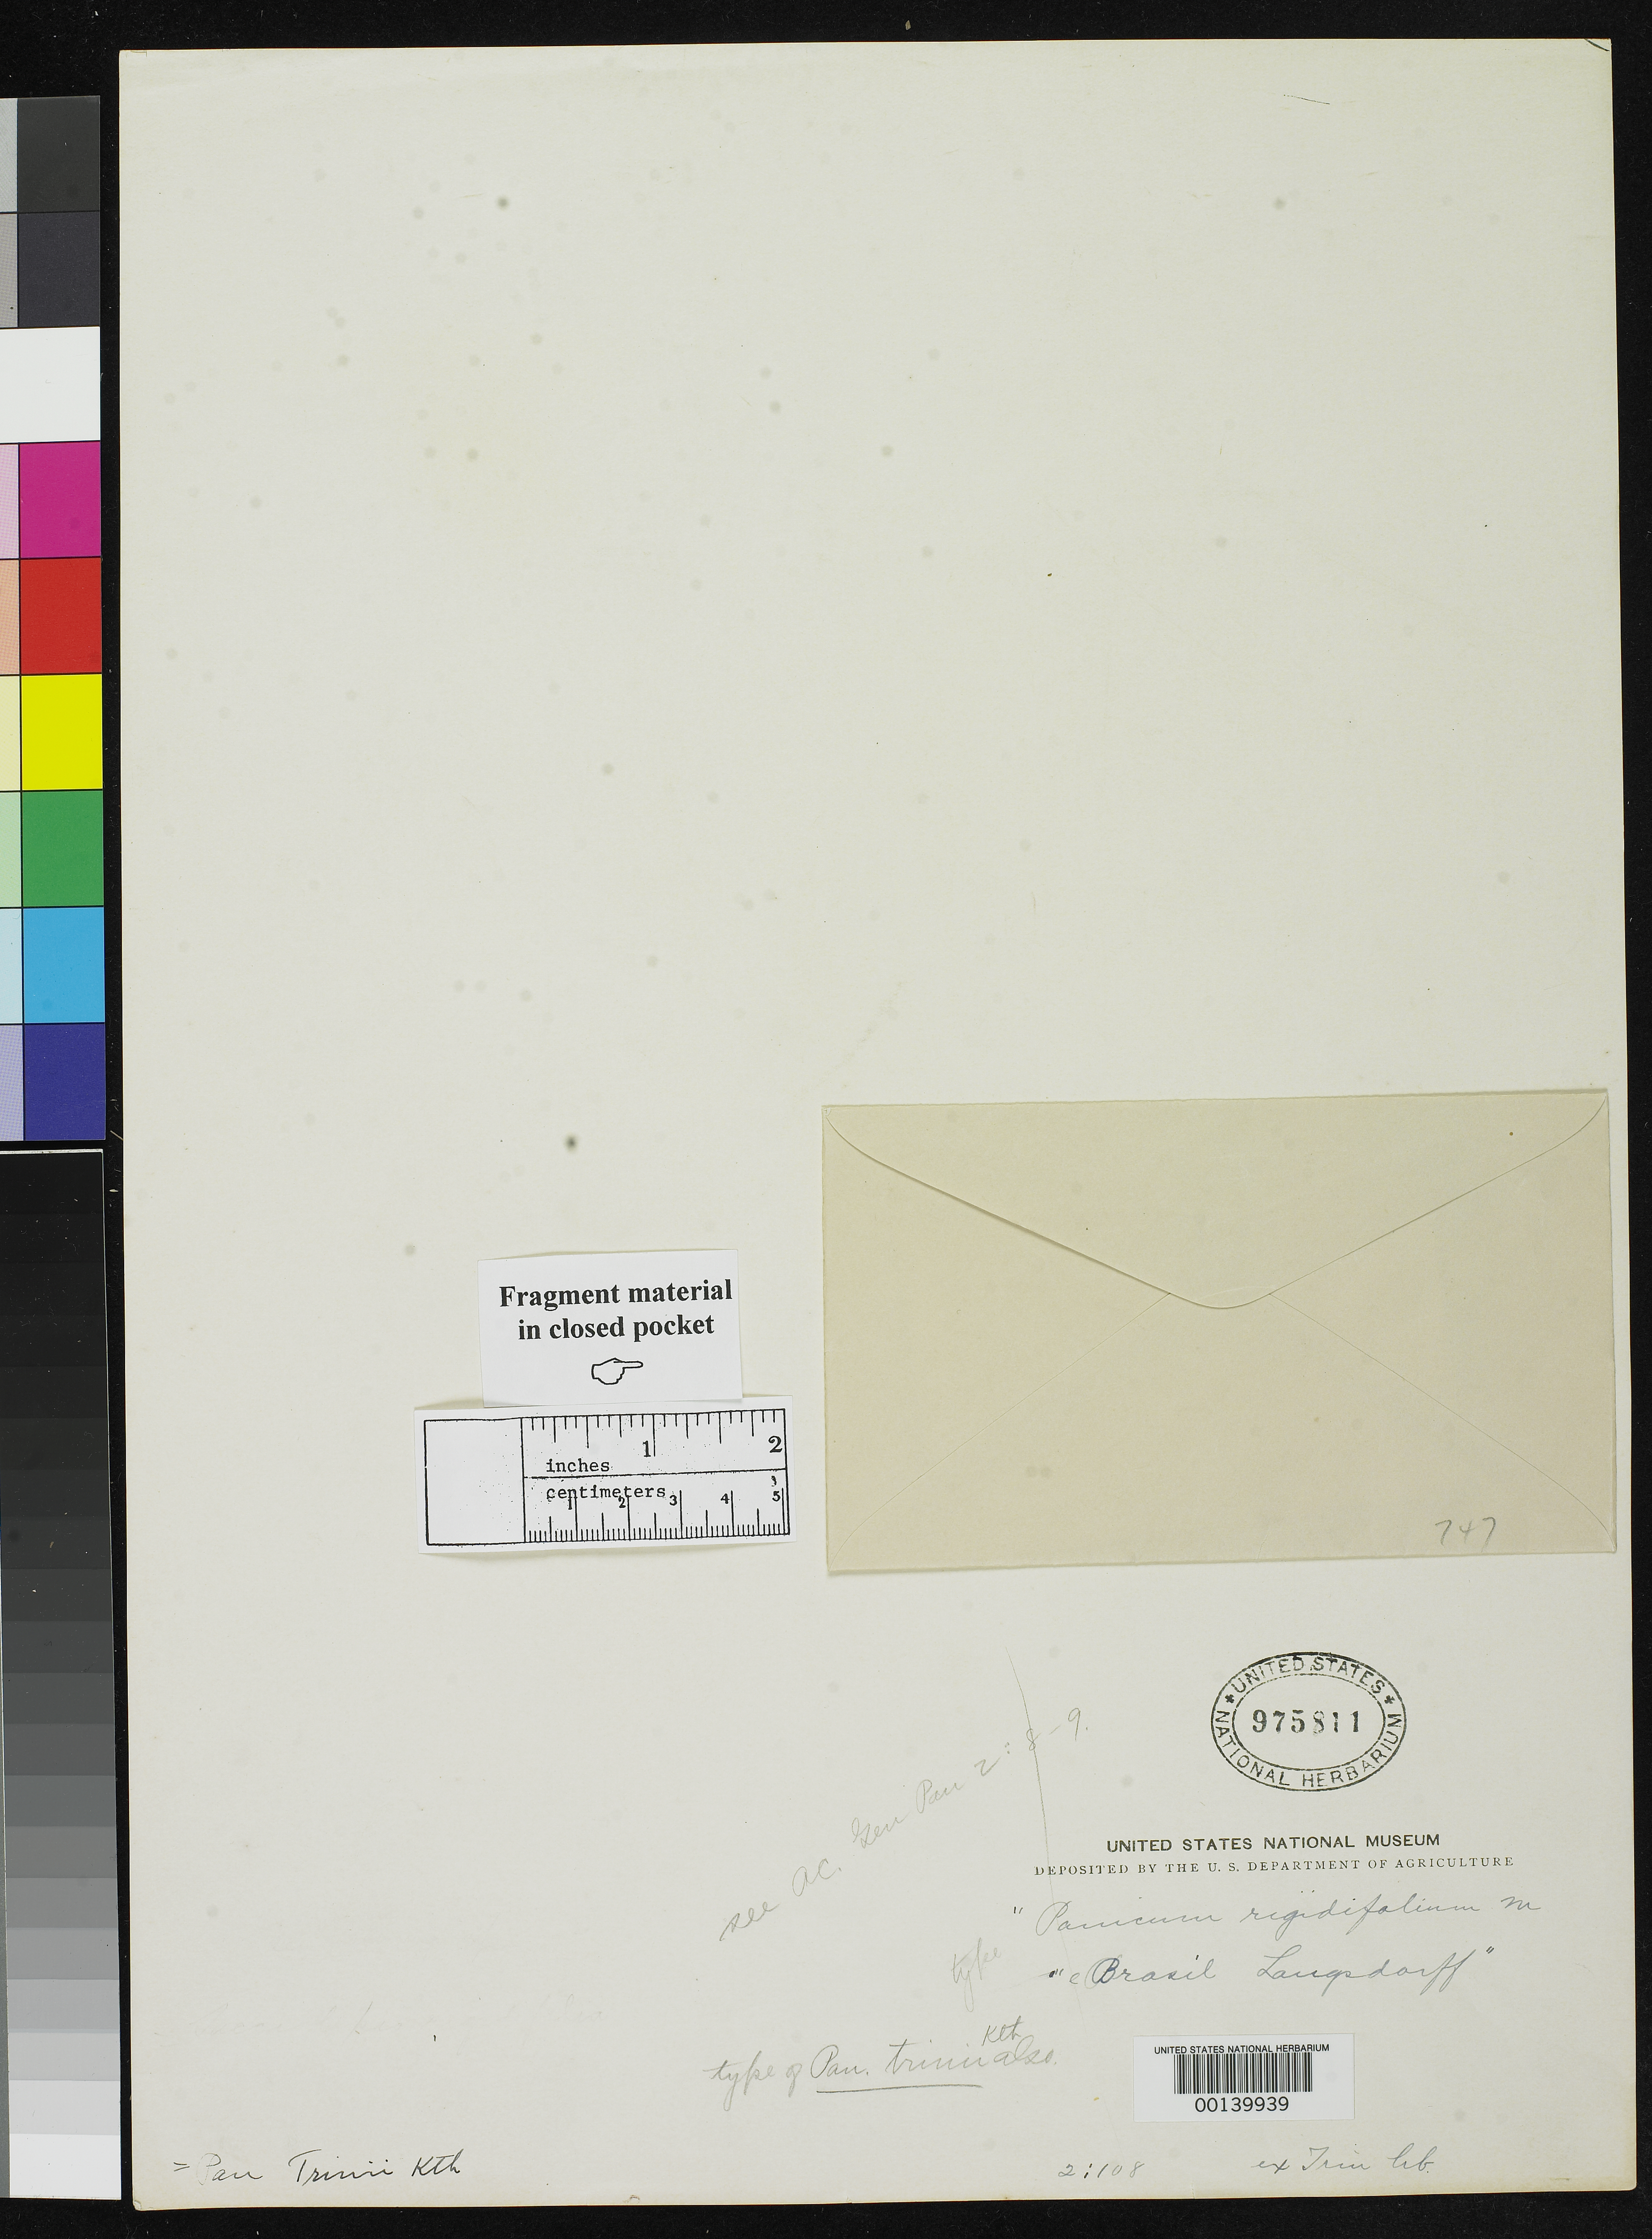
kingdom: Plantae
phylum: Tracheophyta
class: Liliopsida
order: Poales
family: Poaceae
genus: Panicum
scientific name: Panicum rigidifolium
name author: Trin.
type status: Type Fragment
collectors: G. H. von Langsdorff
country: Brazil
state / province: Minas Gerais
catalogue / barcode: US 975811